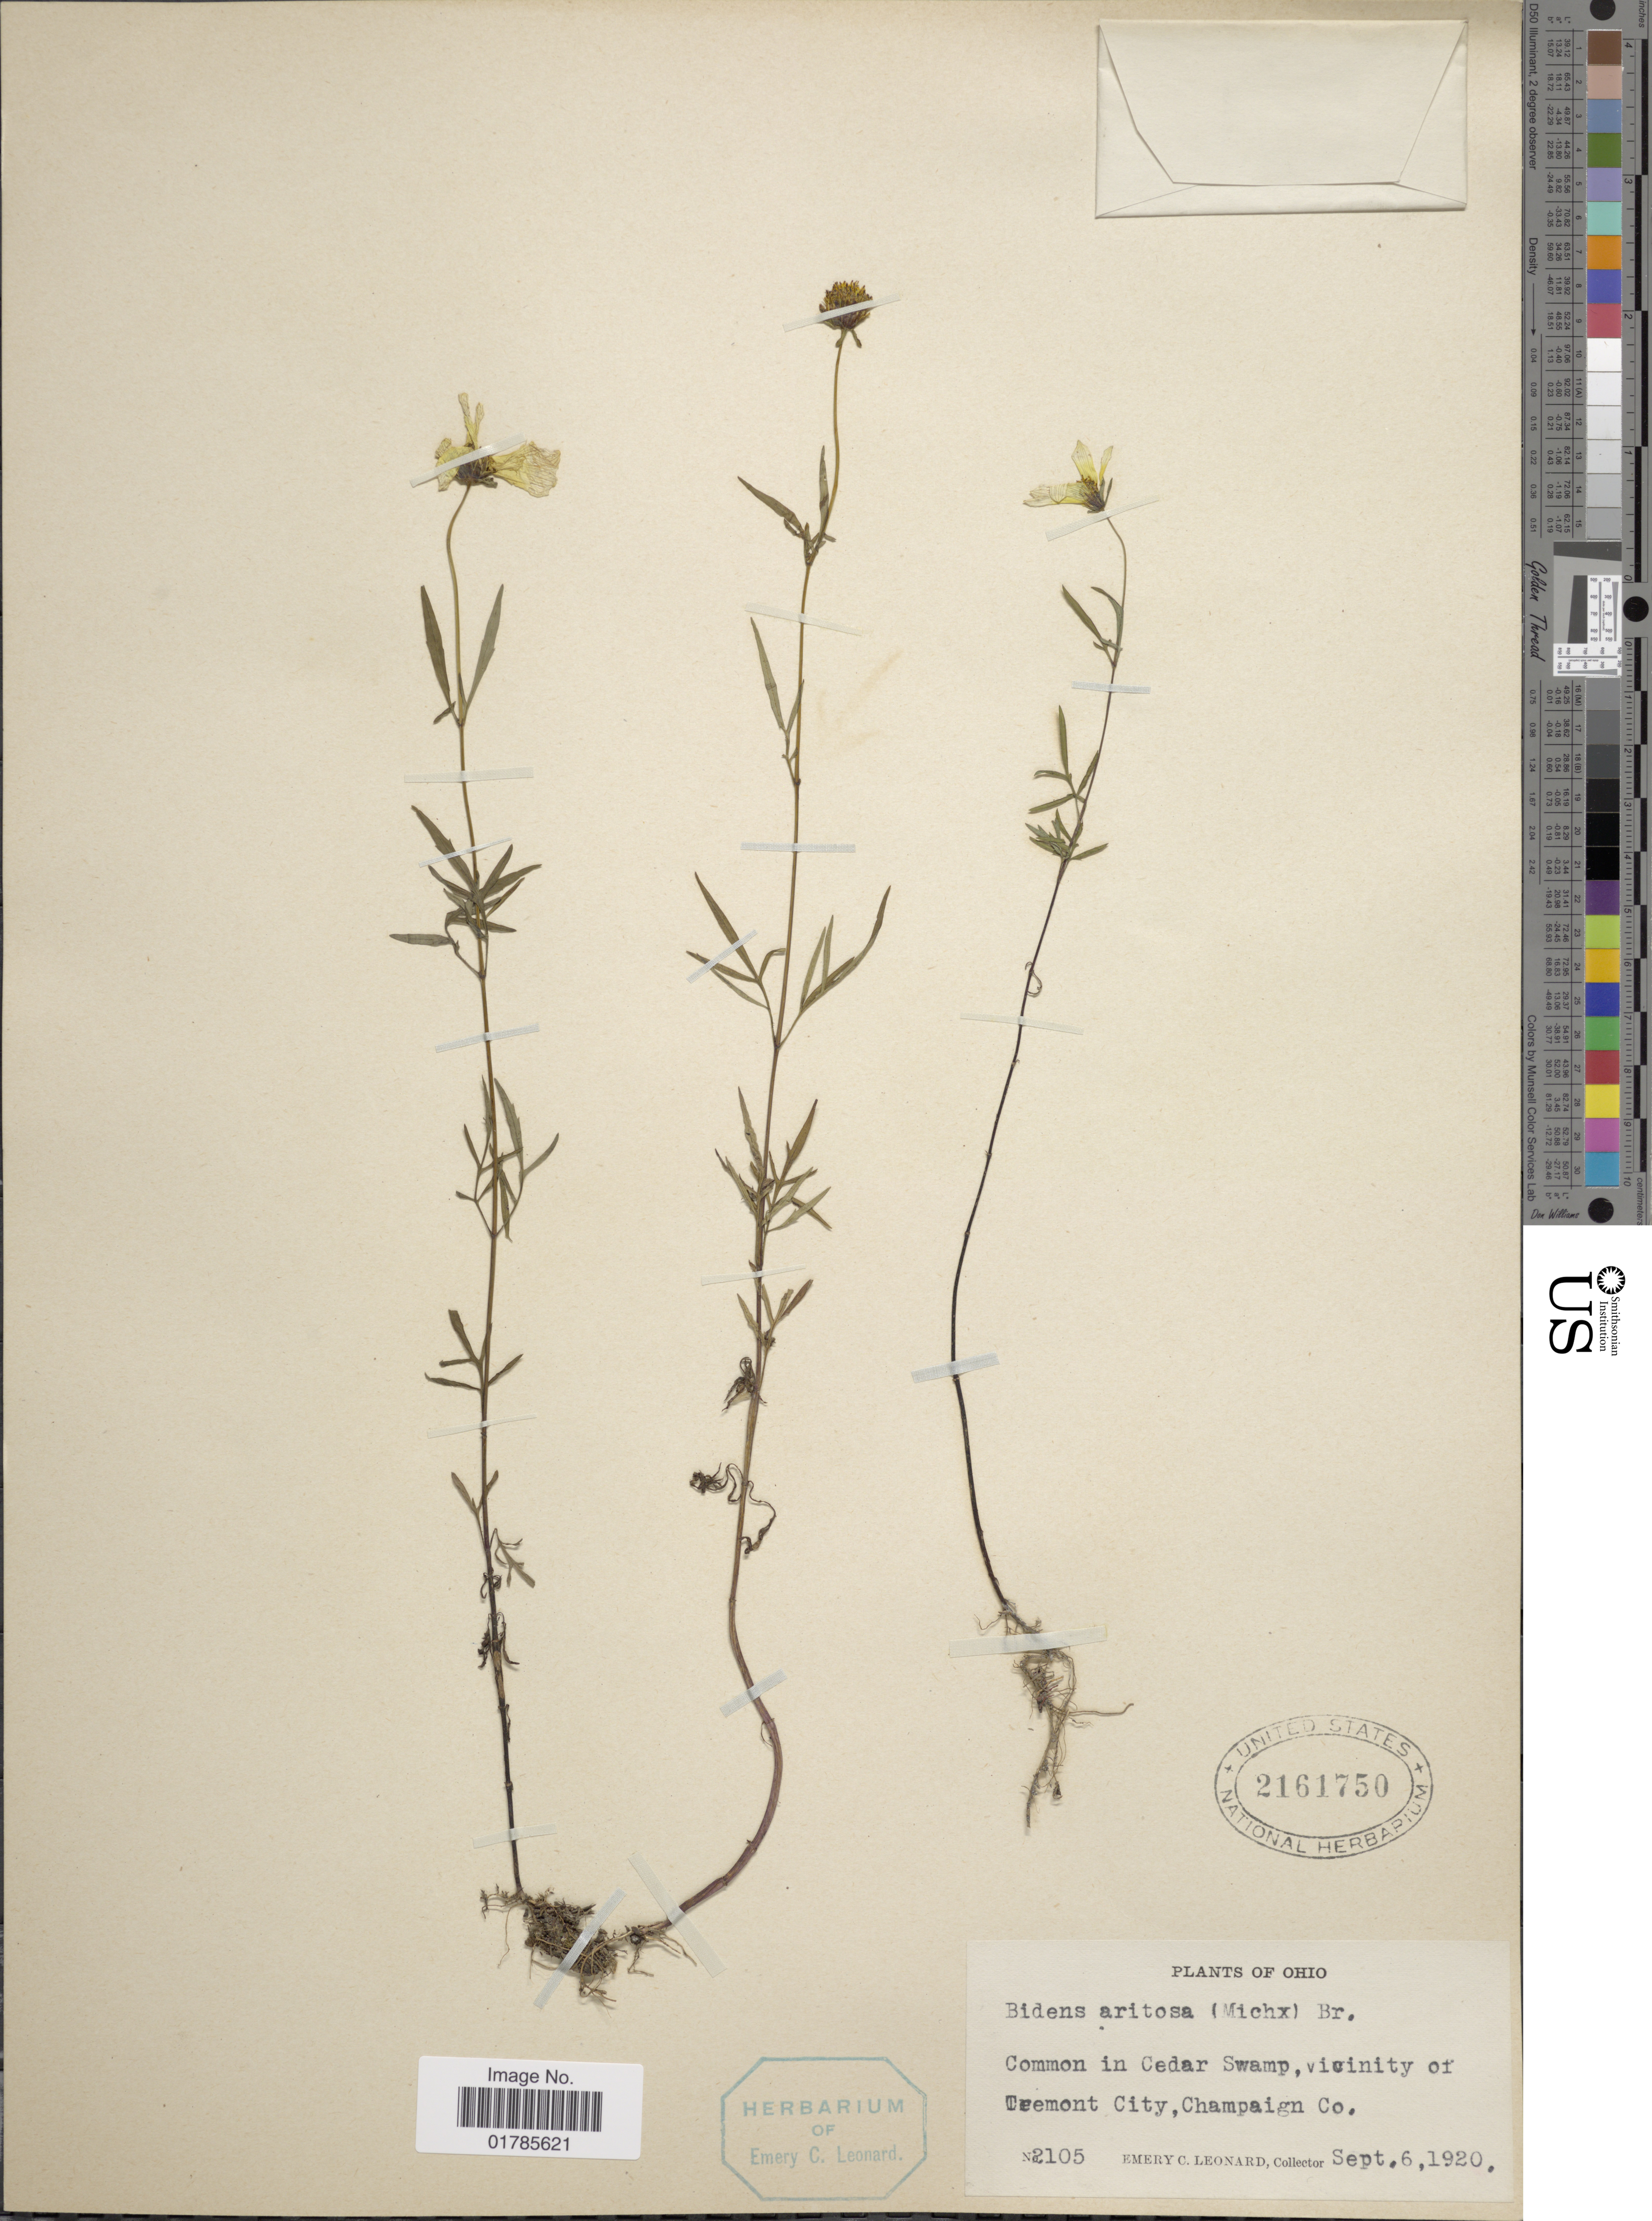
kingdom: Plantae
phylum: Tracheophyta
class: Magnoliopsida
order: Asterales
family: Asteraceae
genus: Bidens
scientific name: Bidens aristosa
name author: (Michx.) Britton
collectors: E. C. Leonard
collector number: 2105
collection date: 1920-09-06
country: United States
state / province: Ohio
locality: Vicinity of Tremont City, Champaign Co.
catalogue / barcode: US 2161750